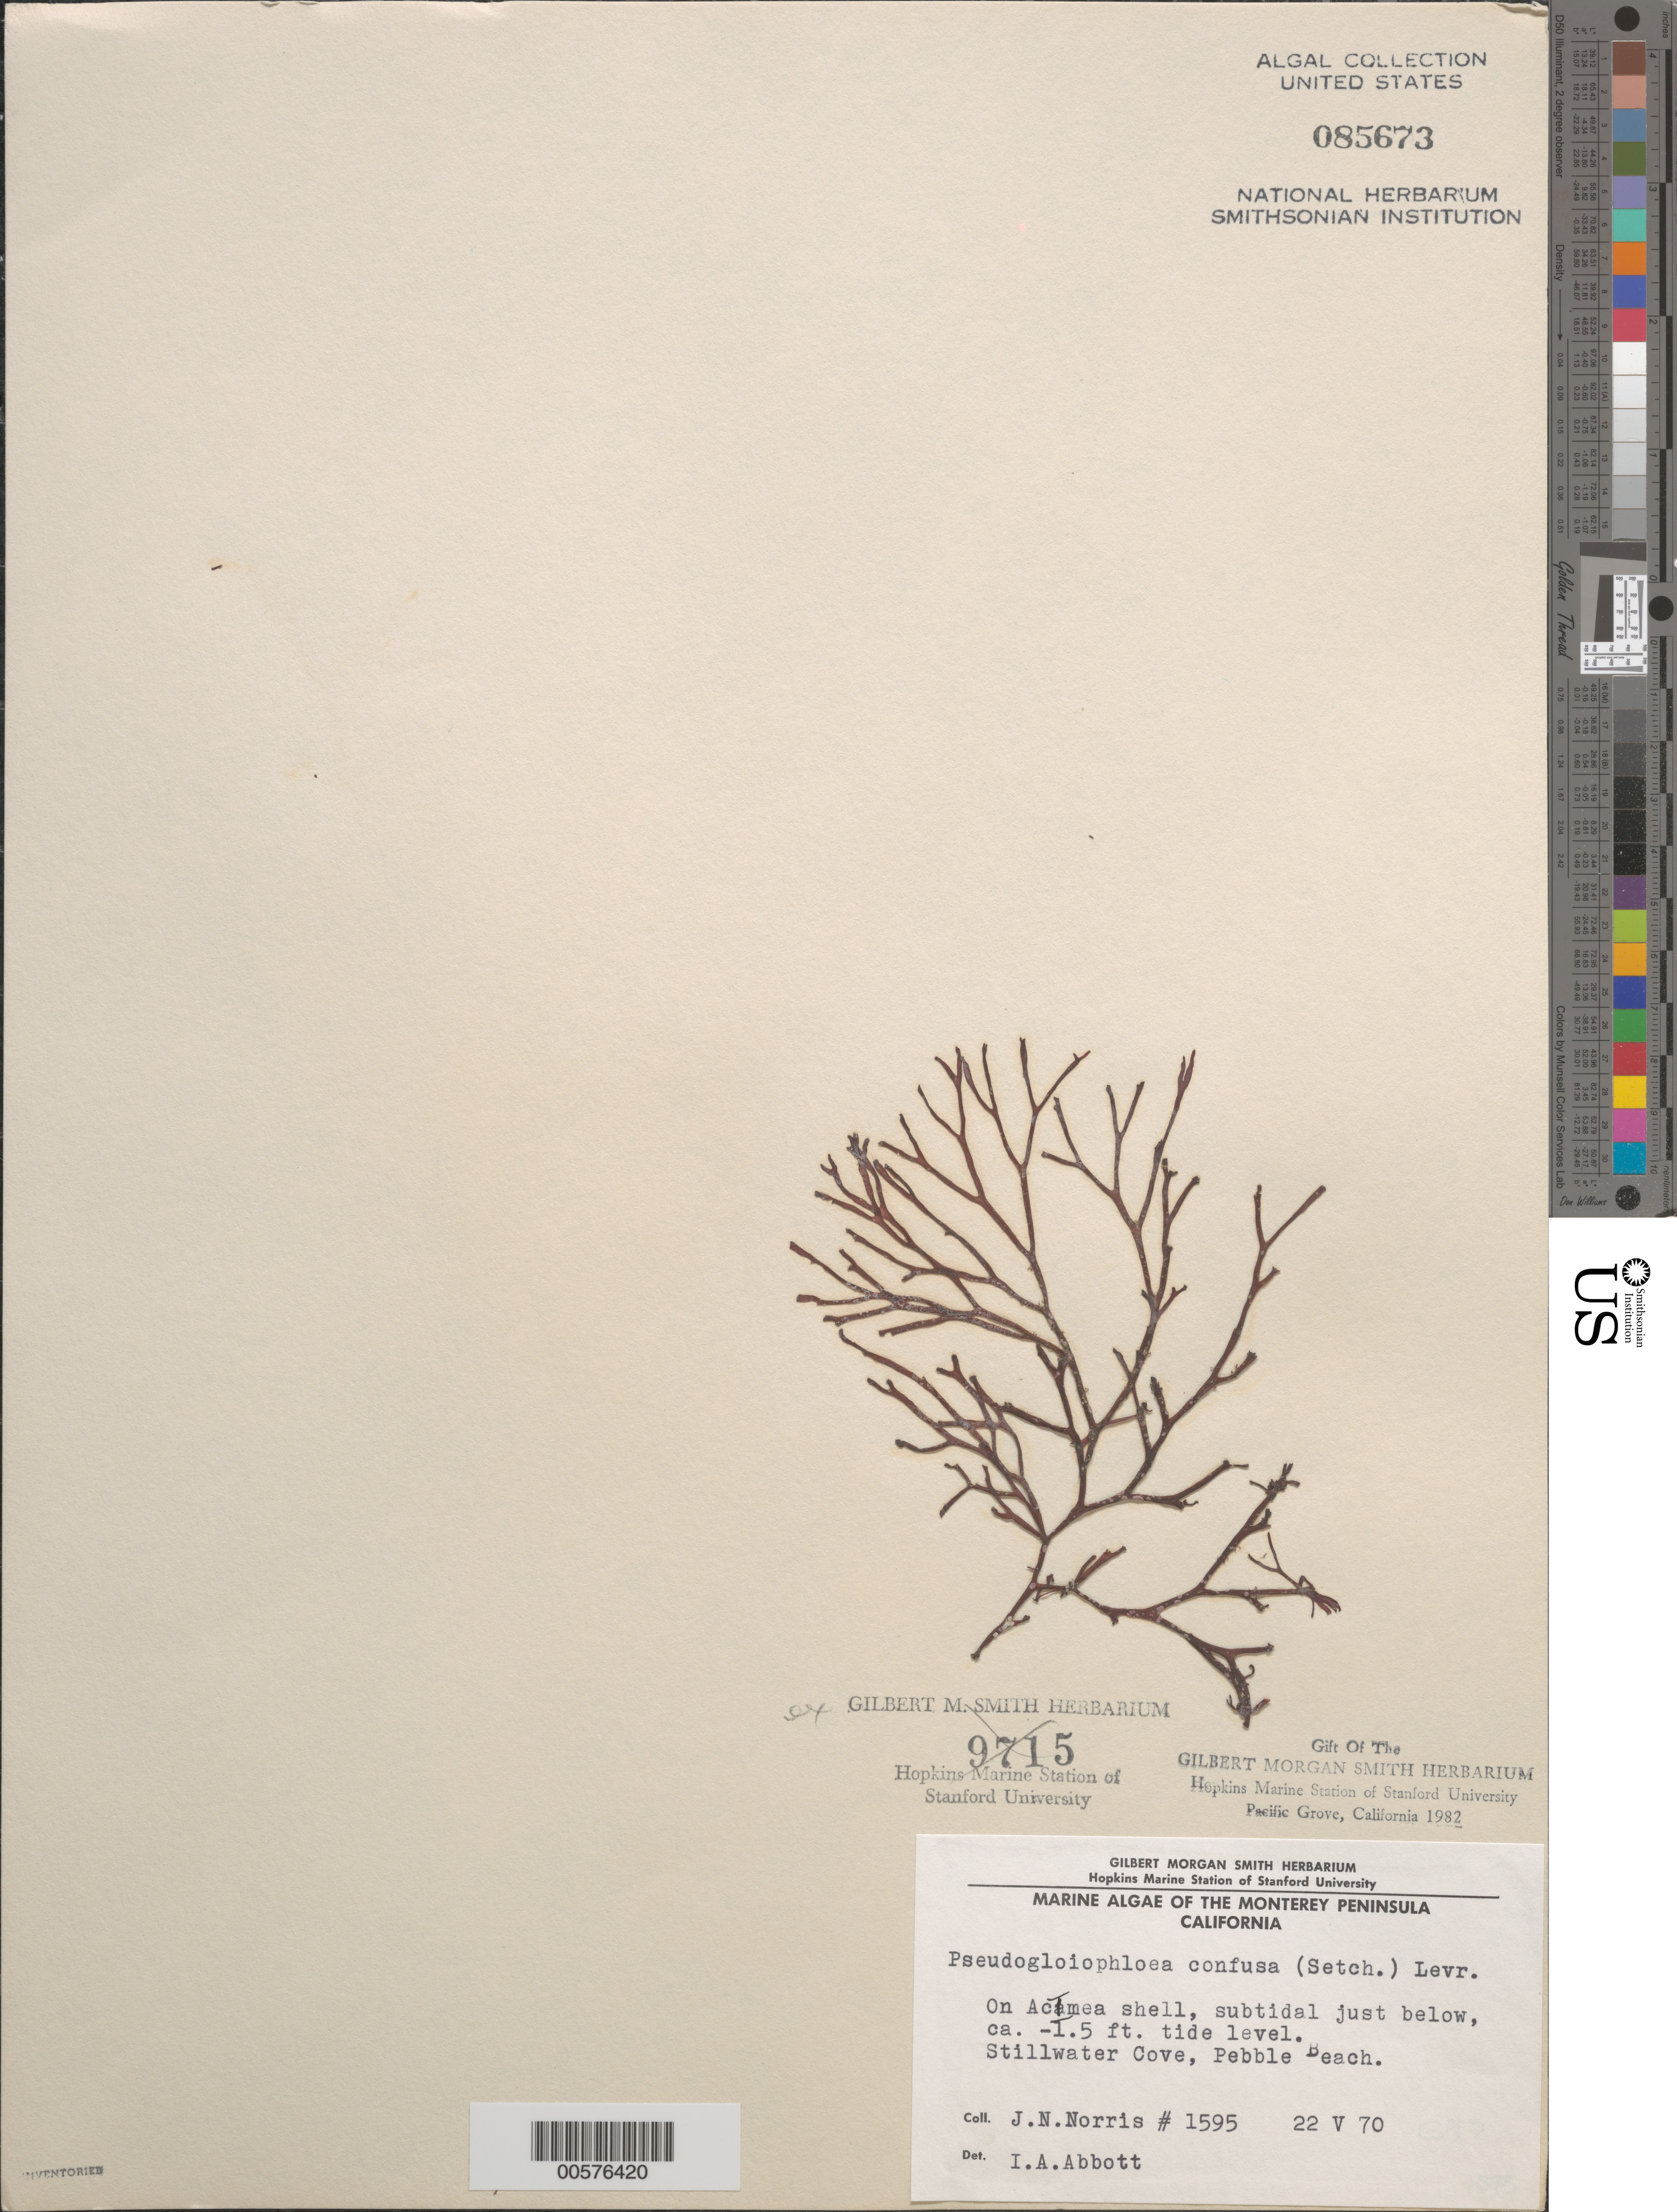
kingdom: Plantae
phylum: Rhodophyta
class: Florideophyceae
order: Nemaliales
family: Scinaiaceae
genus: Scinaia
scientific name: Scinaia confusa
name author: (Setch.) Huisman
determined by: Algae name updating Project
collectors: J. N. Norris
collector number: JN-1595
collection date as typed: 22 May 1970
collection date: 1970-05-22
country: United States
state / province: California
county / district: Monterey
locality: Stillwater Cove, Pebble Beach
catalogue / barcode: US 85673